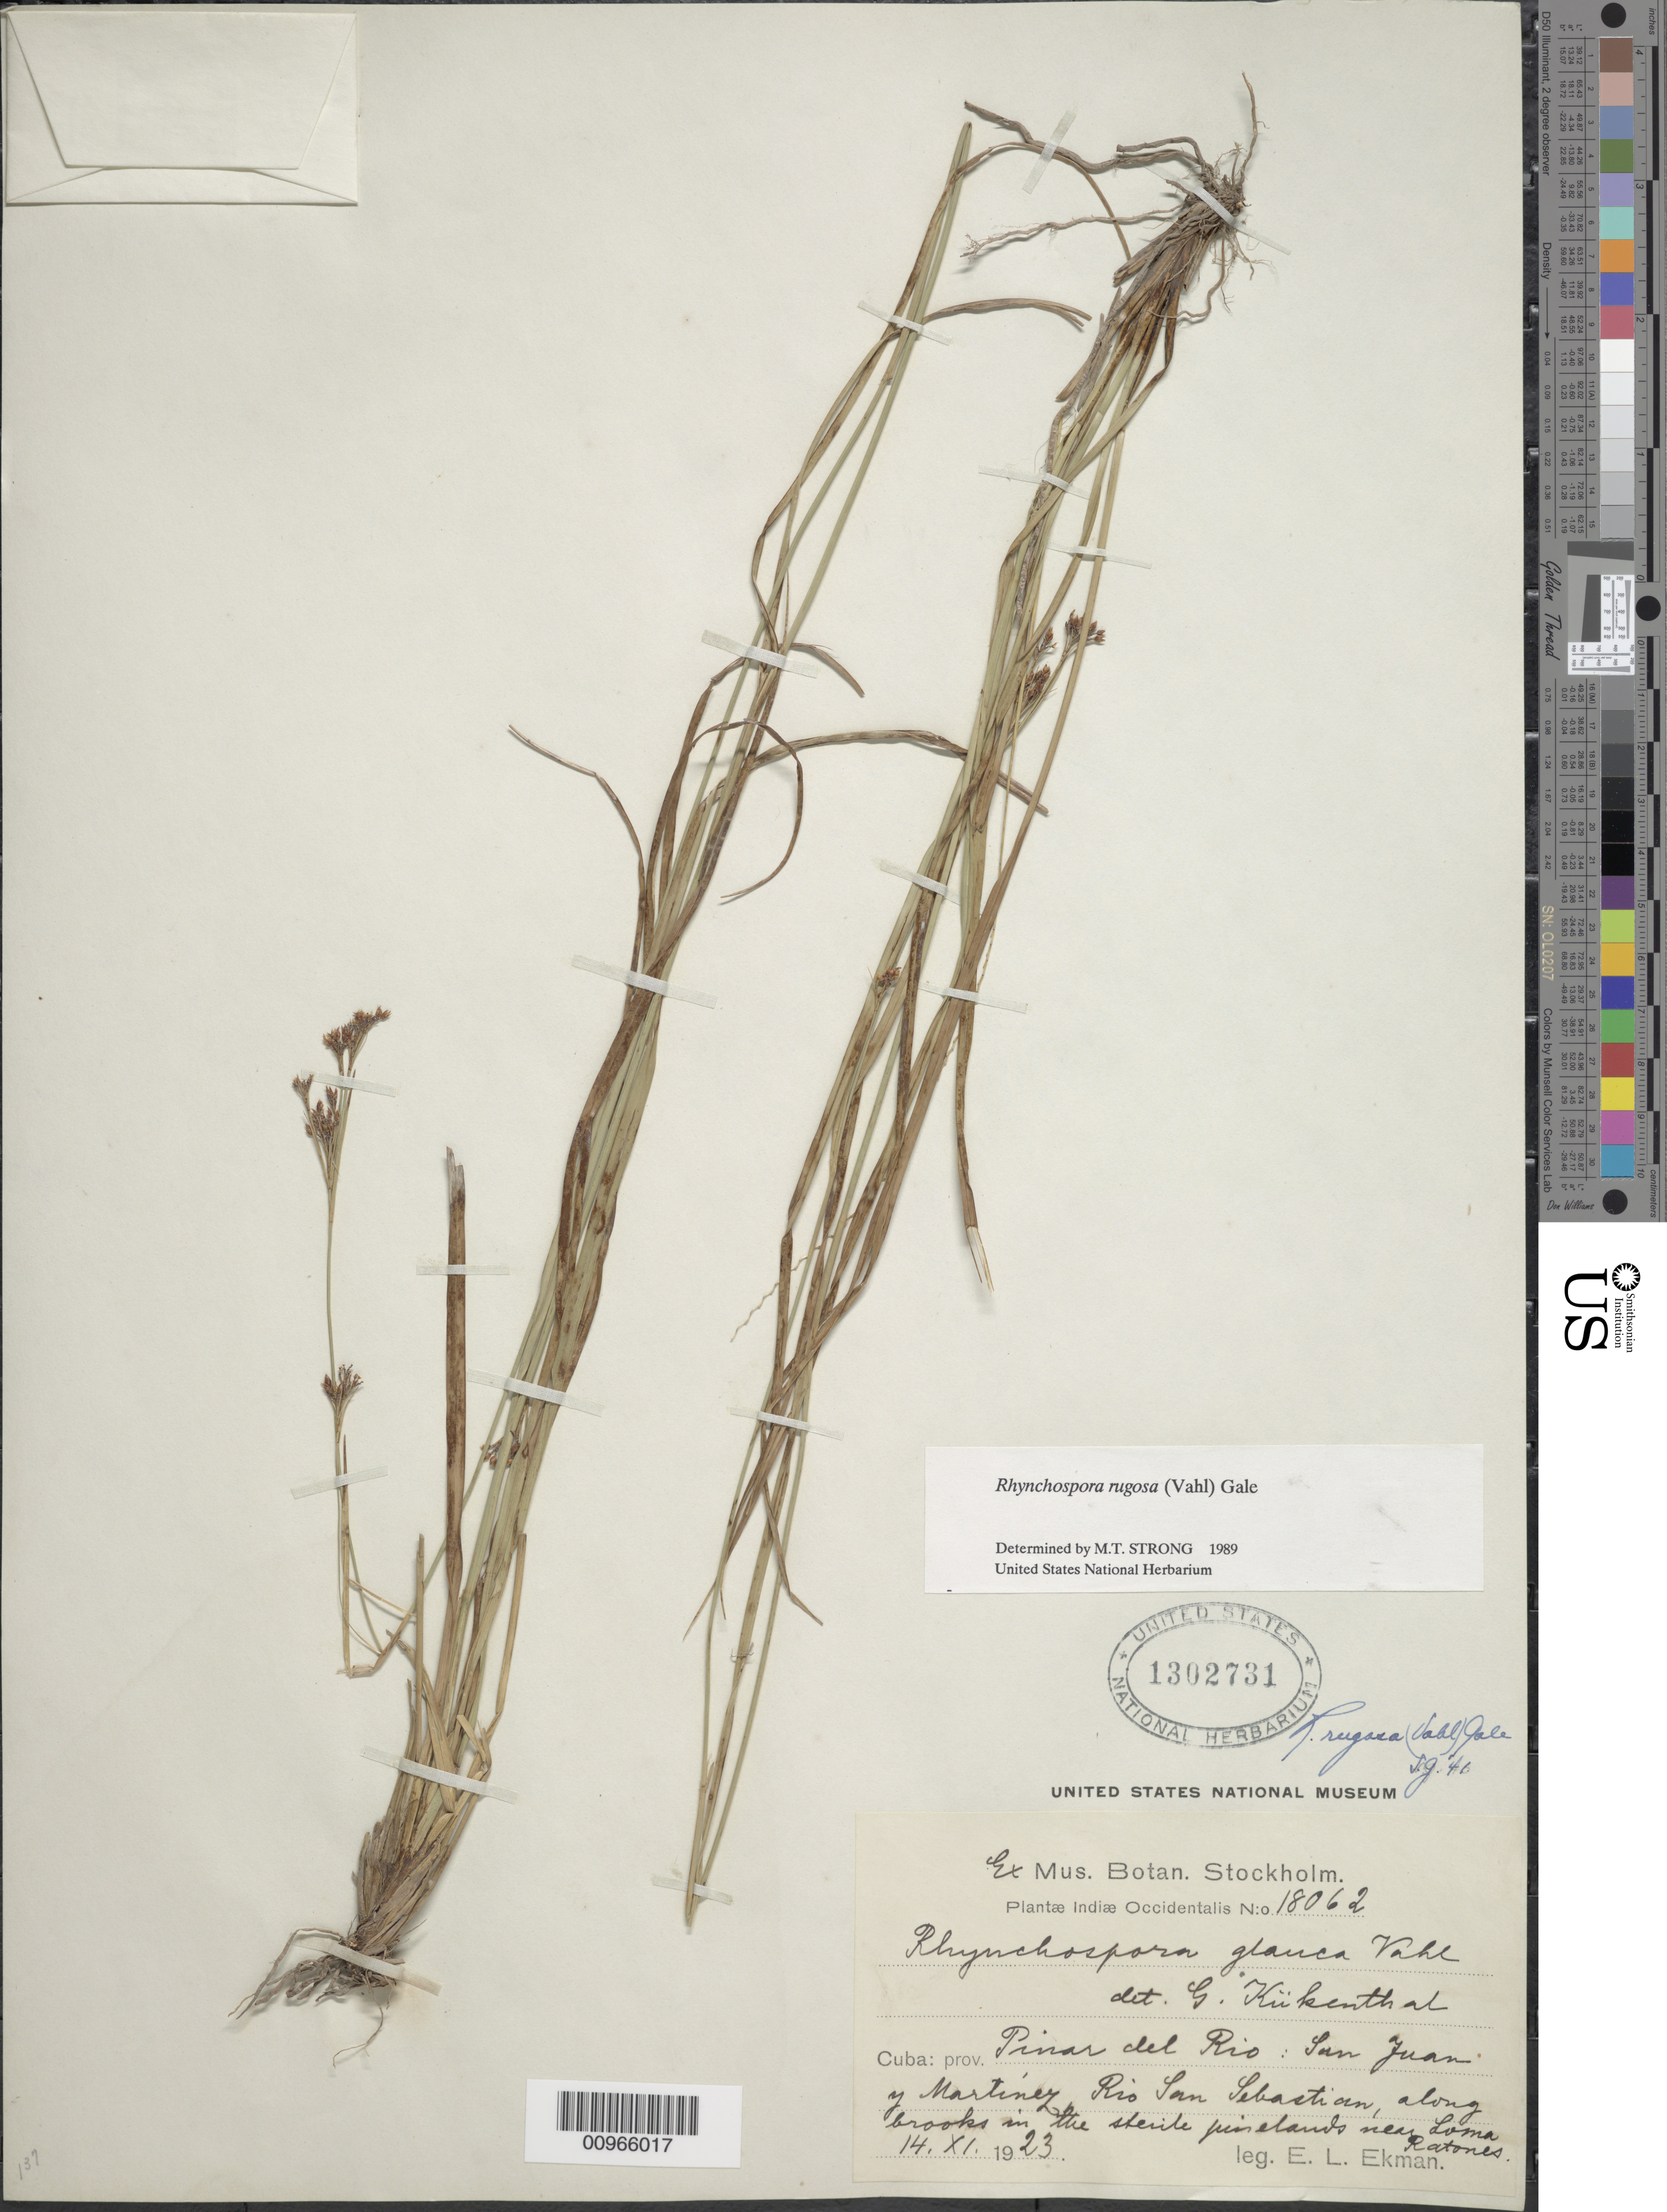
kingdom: Plantae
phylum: Tracheophyta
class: Liliopsida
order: Poales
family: Cyperaceae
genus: Rhynchospora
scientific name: Rhynchospora rugosa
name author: (Vahl) Gale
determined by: Strong, M. T., (US), Smithsonian Institution - National Museum of Natural History (UNITED STATES)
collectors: E. L. Ekman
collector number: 18062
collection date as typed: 14 Nov 1923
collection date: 1923-11-14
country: Cuba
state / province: Pinar del Rio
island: Cuba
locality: San Juan y Martinez, Rio San Sebastian, in the pinelands near Loma Ratones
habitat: Along brook in the sterile pinelands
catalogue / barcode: US 1302731